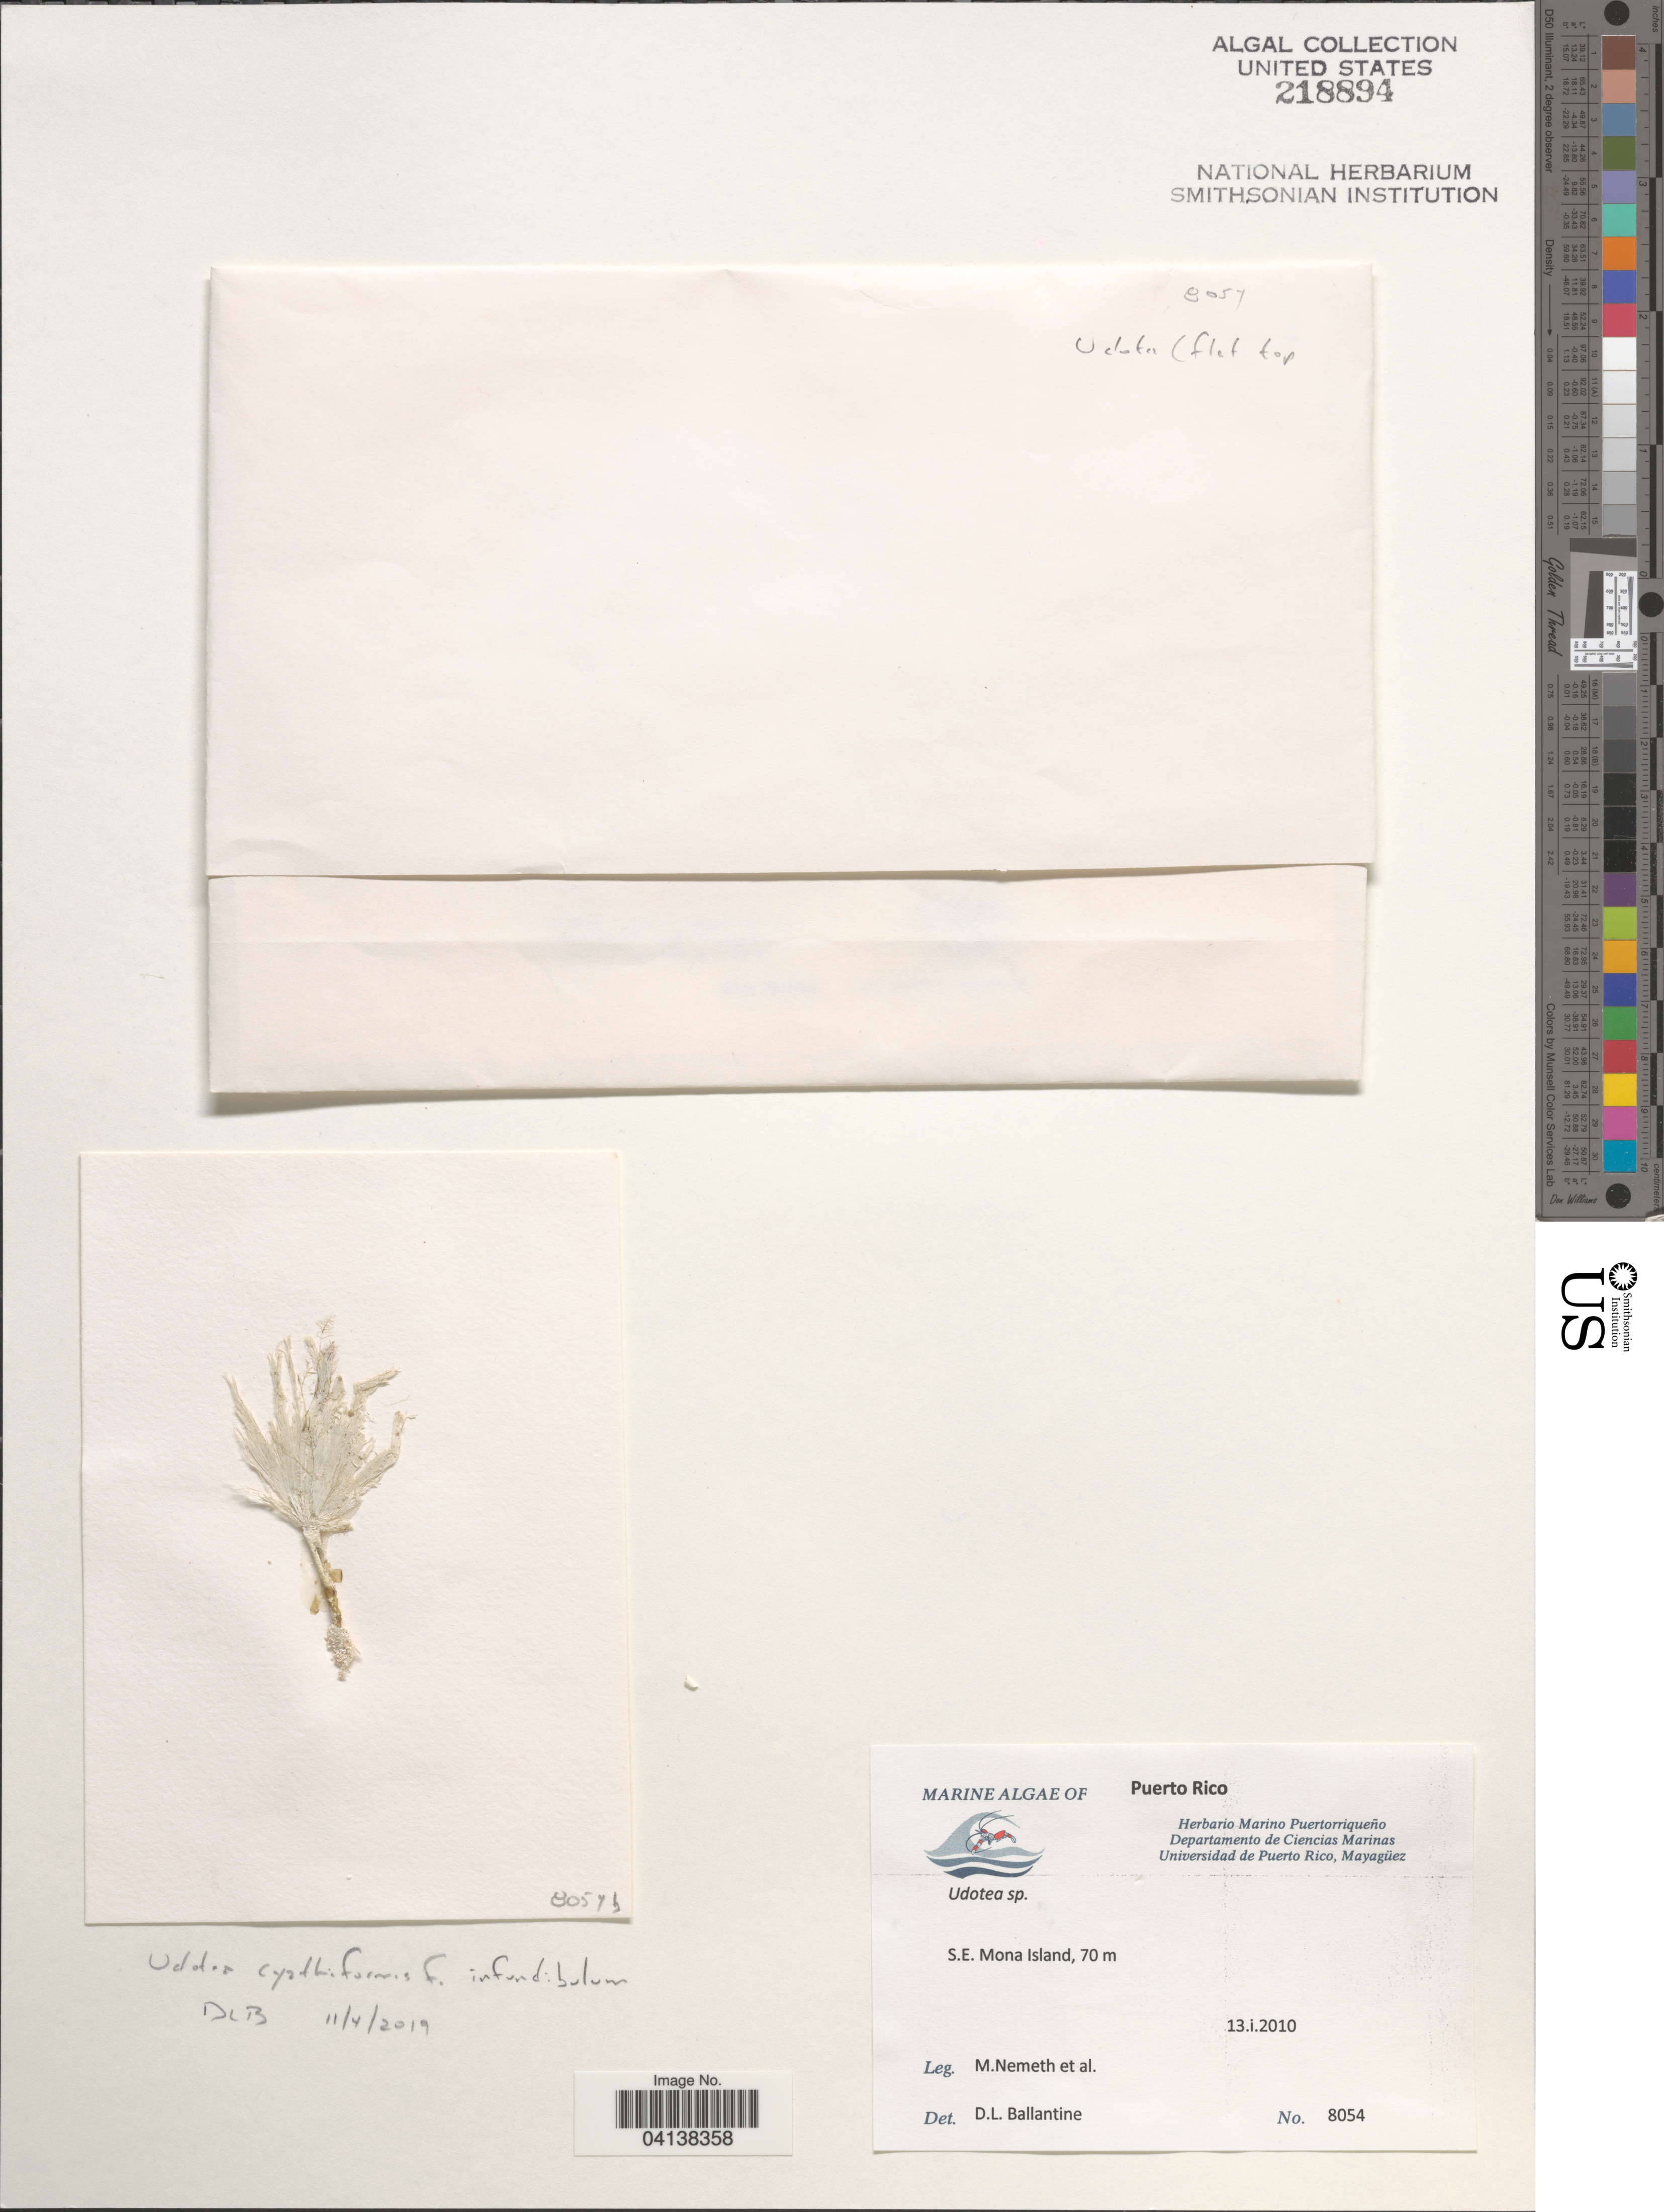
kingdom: Plantae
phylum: Chlorophyta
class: Ulvophyceae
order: Bryopsidales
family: Udoteaceae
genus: Udotea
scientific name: Udotea cyathiformis f. infundibulum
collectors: M. Nemeth & et al.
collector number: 8054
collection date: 2010-01-13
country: Puerto Rico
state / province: Mayaguëz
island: South Mona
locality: S.E. Mona Island.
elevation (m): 70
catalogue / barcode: US 218894